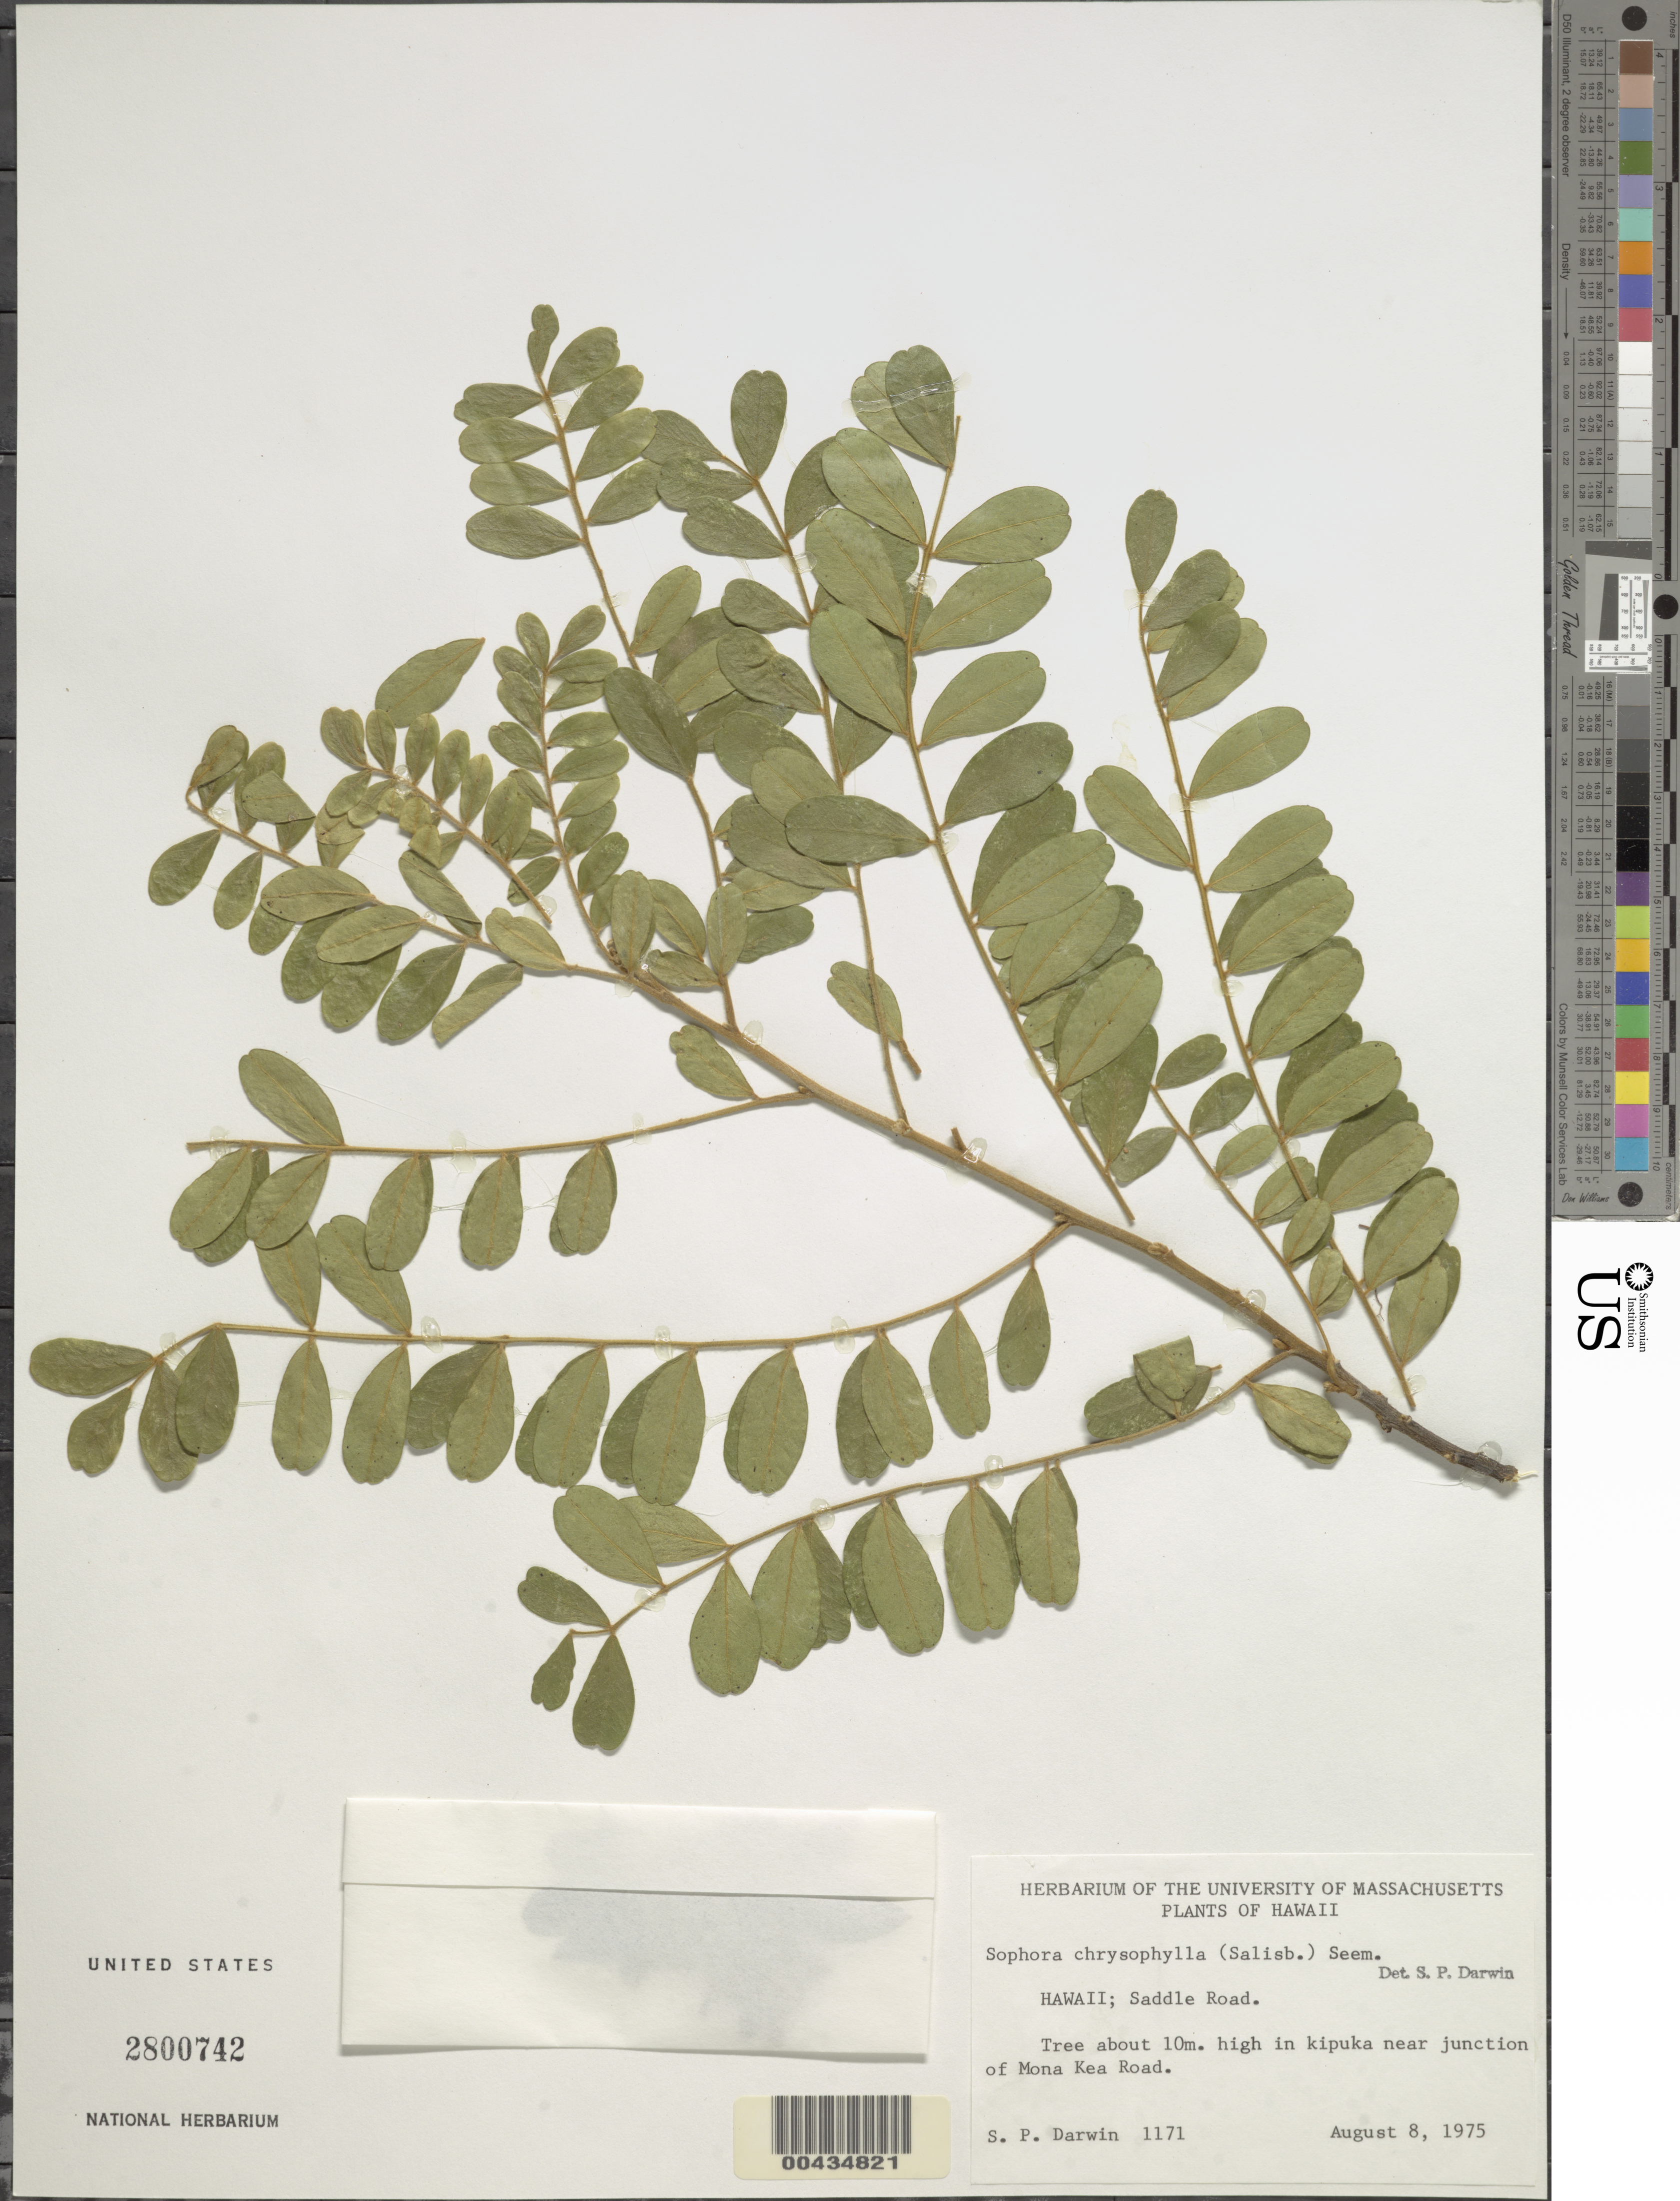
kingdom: Plantae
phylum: Tracheophyta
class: Magnoliopsida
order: Fabales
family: Fabaceae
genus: Sophora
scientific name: Sophora chrysophylla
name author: (Salisb.) Seem.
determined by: Darwin, S. P.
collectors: S. P. Darwin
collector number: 1171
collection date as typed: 8 Aug 1975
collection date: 1975-08-08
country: United States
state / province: Hawaii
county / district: Hawaii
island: Hawaii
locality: Saddle Road, near junction of Mona Kea Road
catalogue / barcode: US 2800742